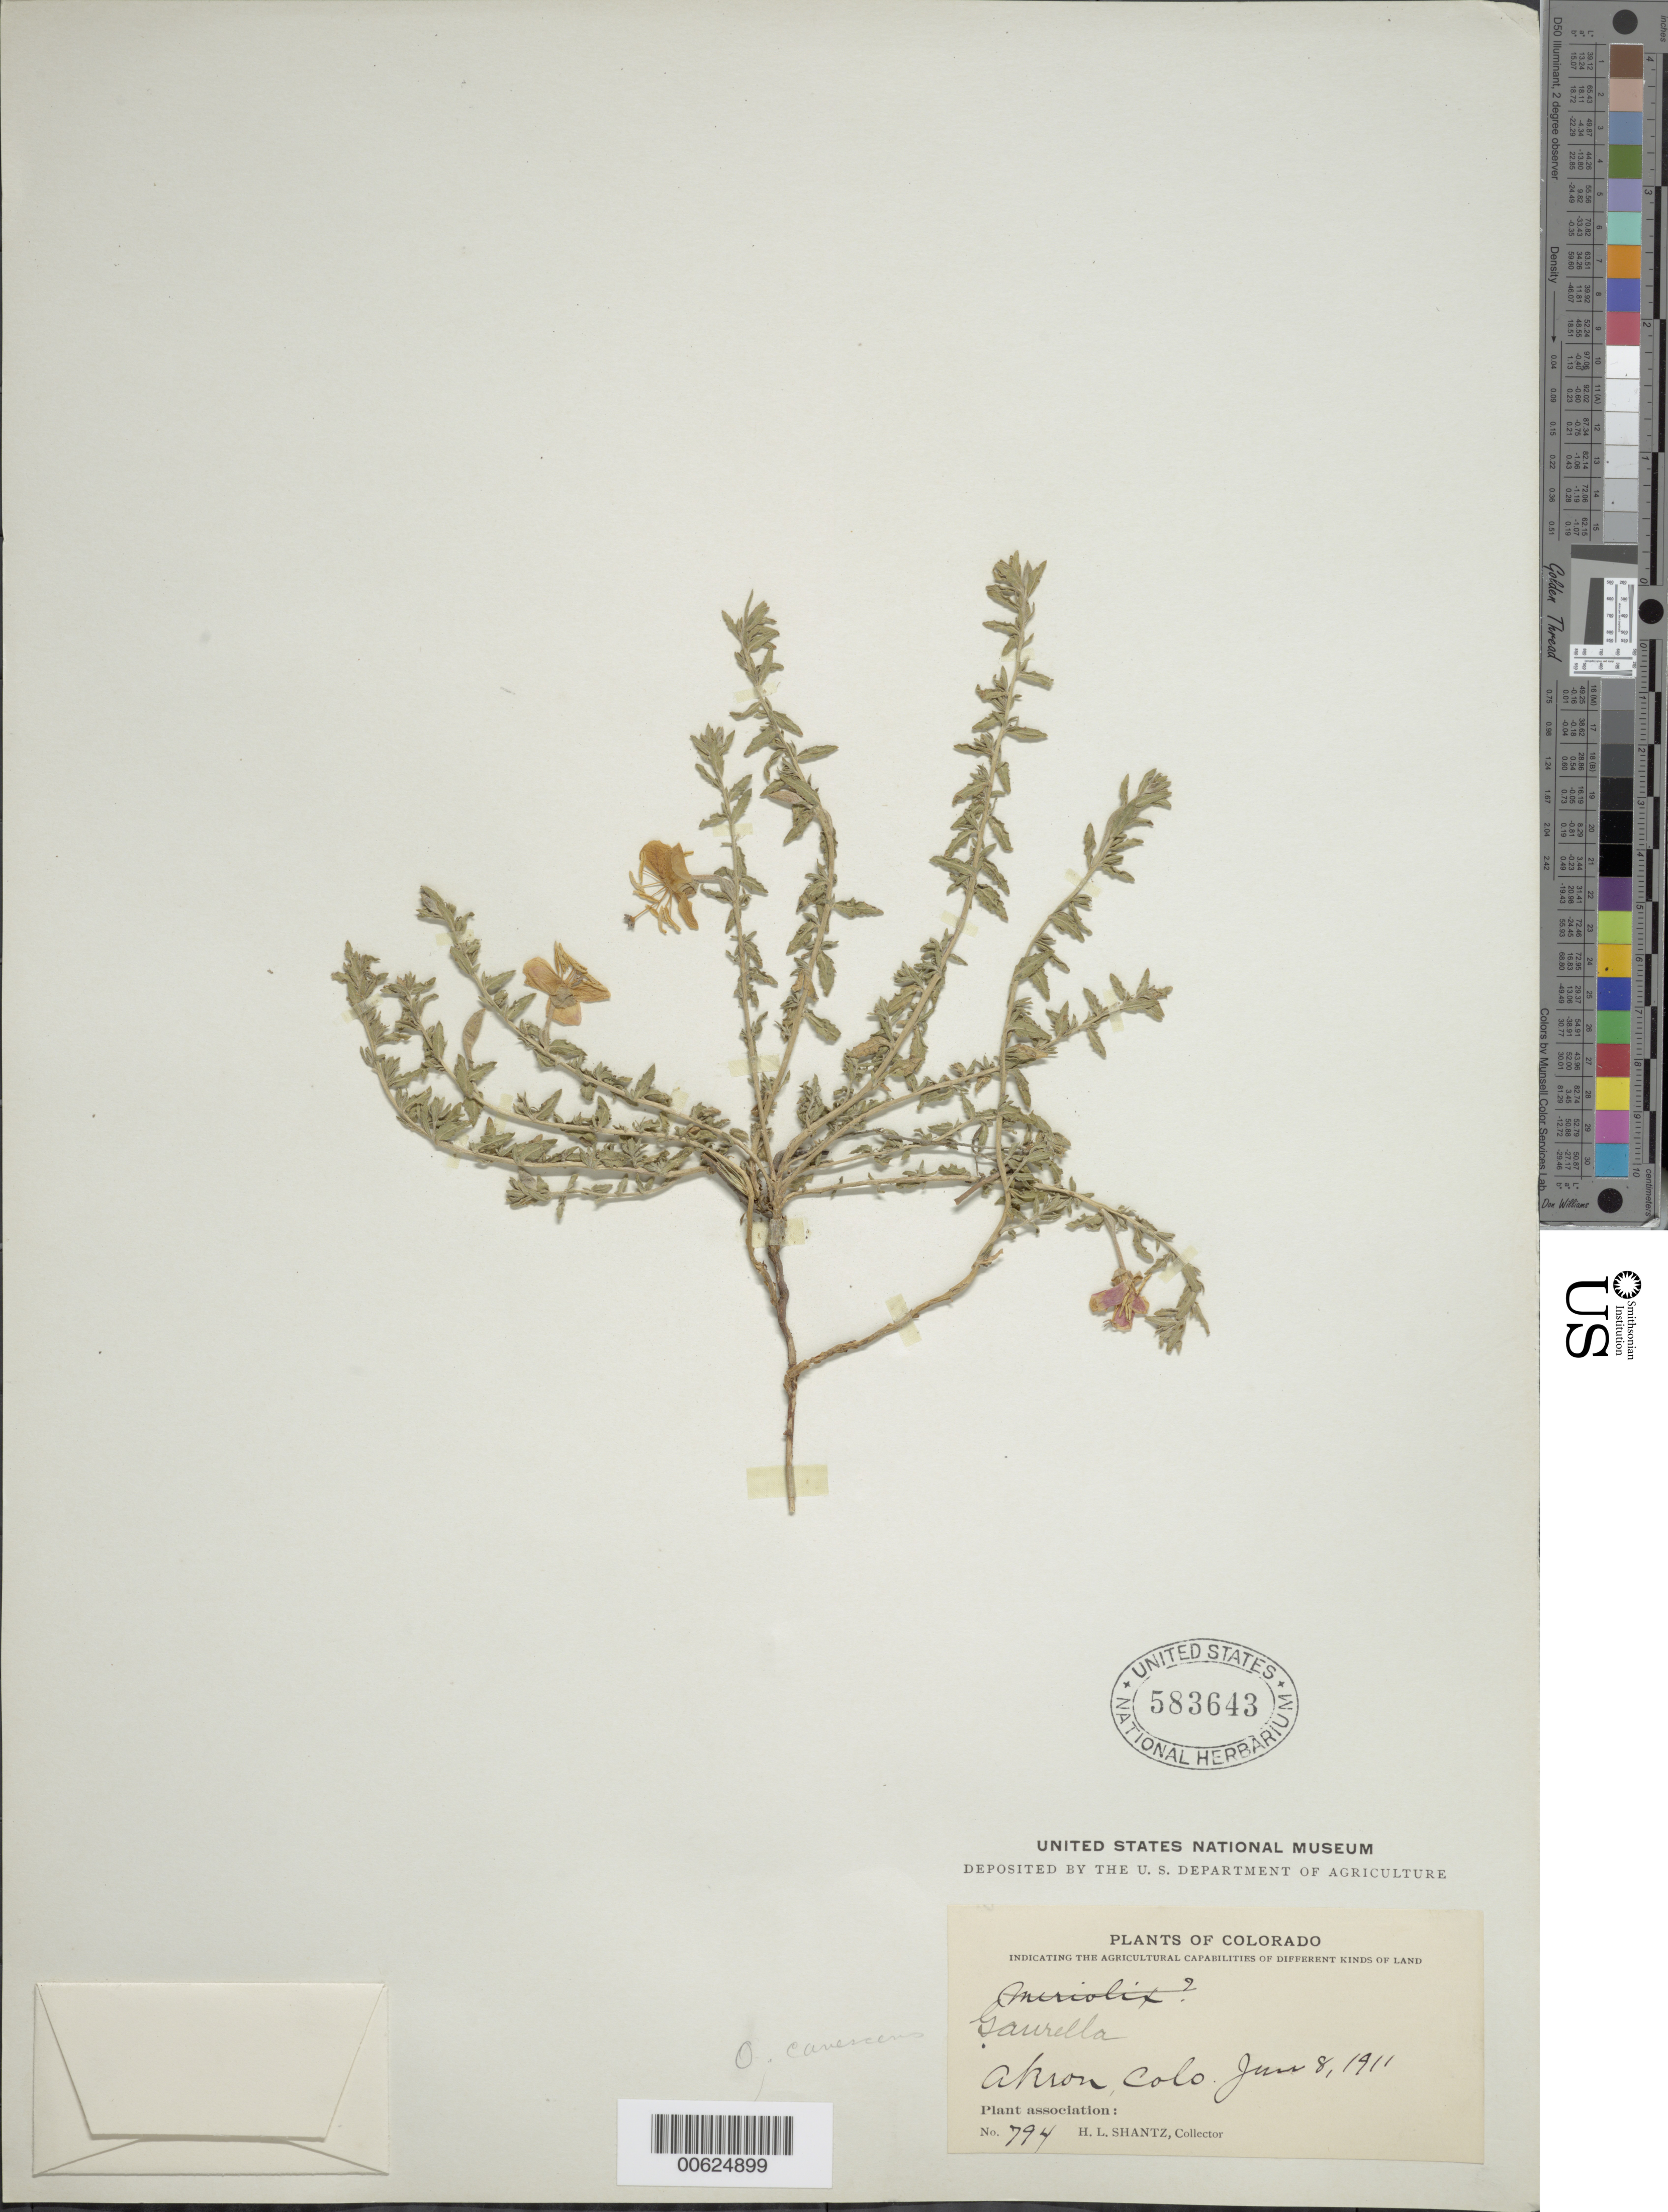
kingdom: Plantae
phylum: Tracheophyta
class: Magnoliopsida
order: Myrtales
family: Onagraceae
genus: Oenothera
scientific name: Oenothera canescens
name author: Torr. & Frém.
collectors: H. Shantz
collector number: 794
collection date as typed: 08 Jun 1911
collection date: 1911-06-08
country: United States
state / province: Colorado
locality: Akron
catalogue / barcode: US 583643